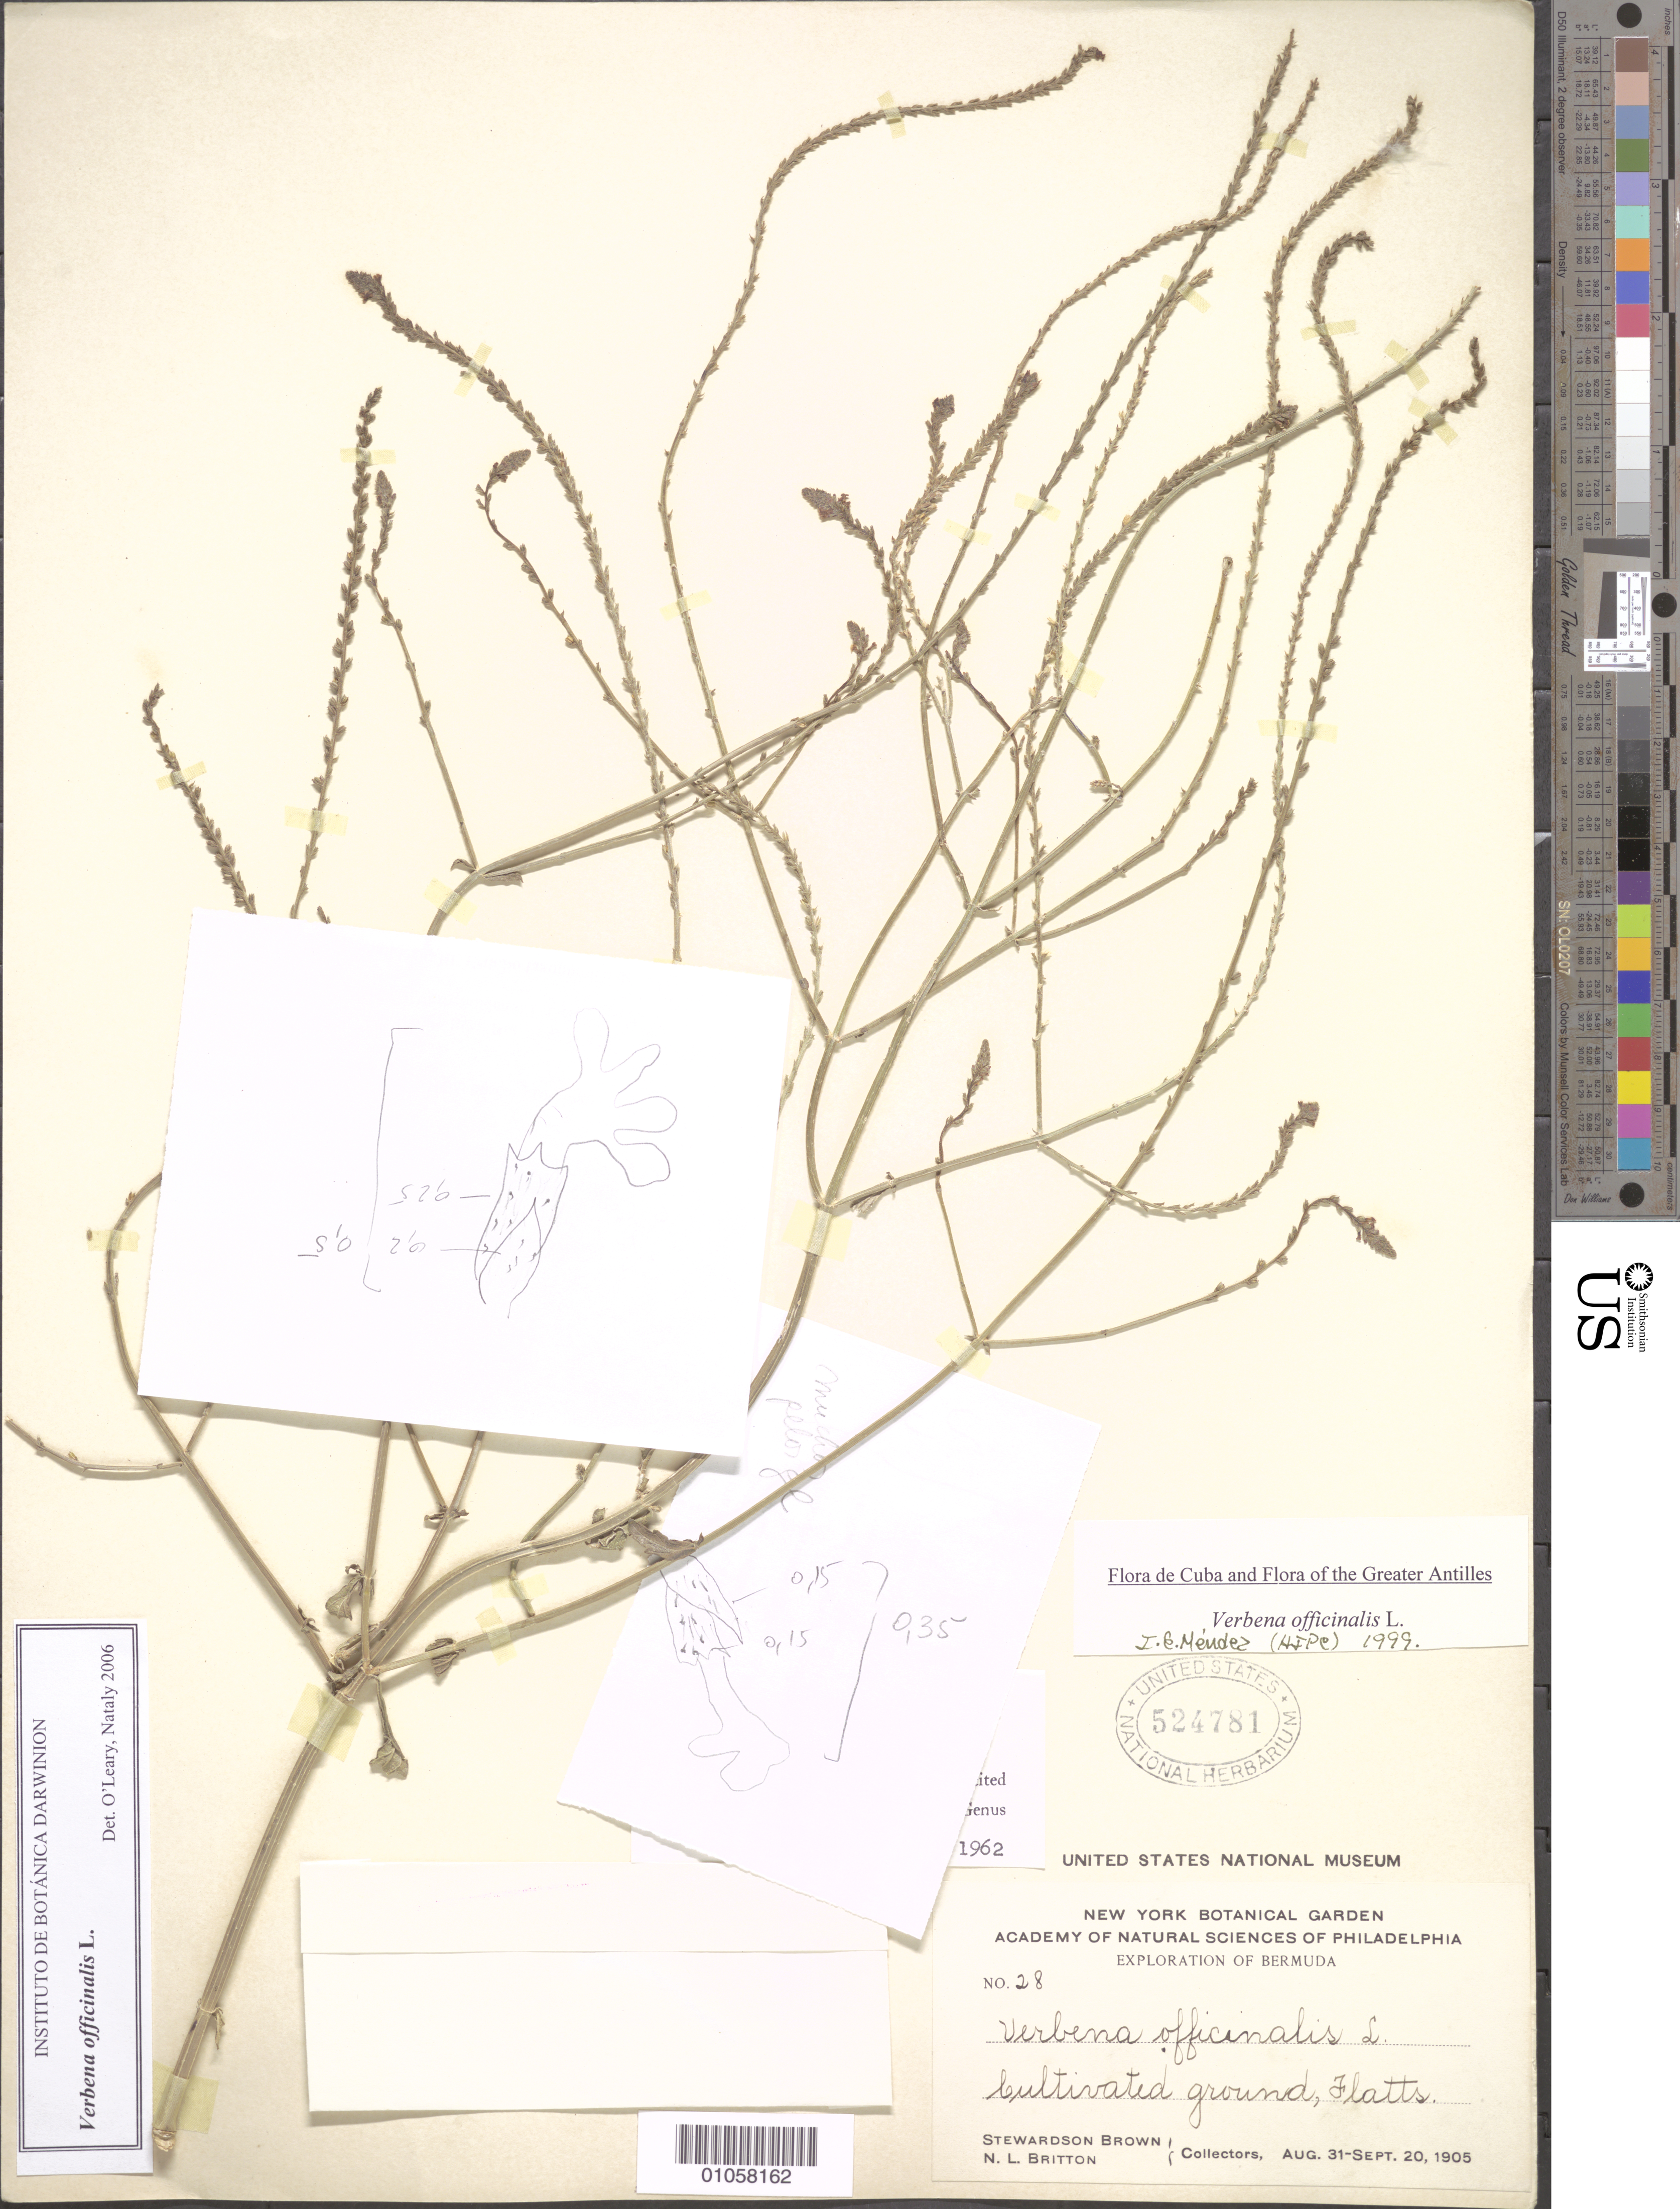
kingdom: Plantae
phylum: Tracheophyta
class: Magnoliopsida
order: Lamiales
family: Verbenaceae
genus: Verbena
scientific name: Verbena officinalis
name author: L.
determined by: O'Leary, N.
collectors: S. Brown & N. Britton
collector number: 28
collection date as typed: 31 Aug 1905 to 20 Sep 1905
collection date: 1905-08-31/1905-09-20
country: Bermuda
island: Bermuda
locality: Flatts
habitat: Cultivated ground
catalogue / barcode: US 524781